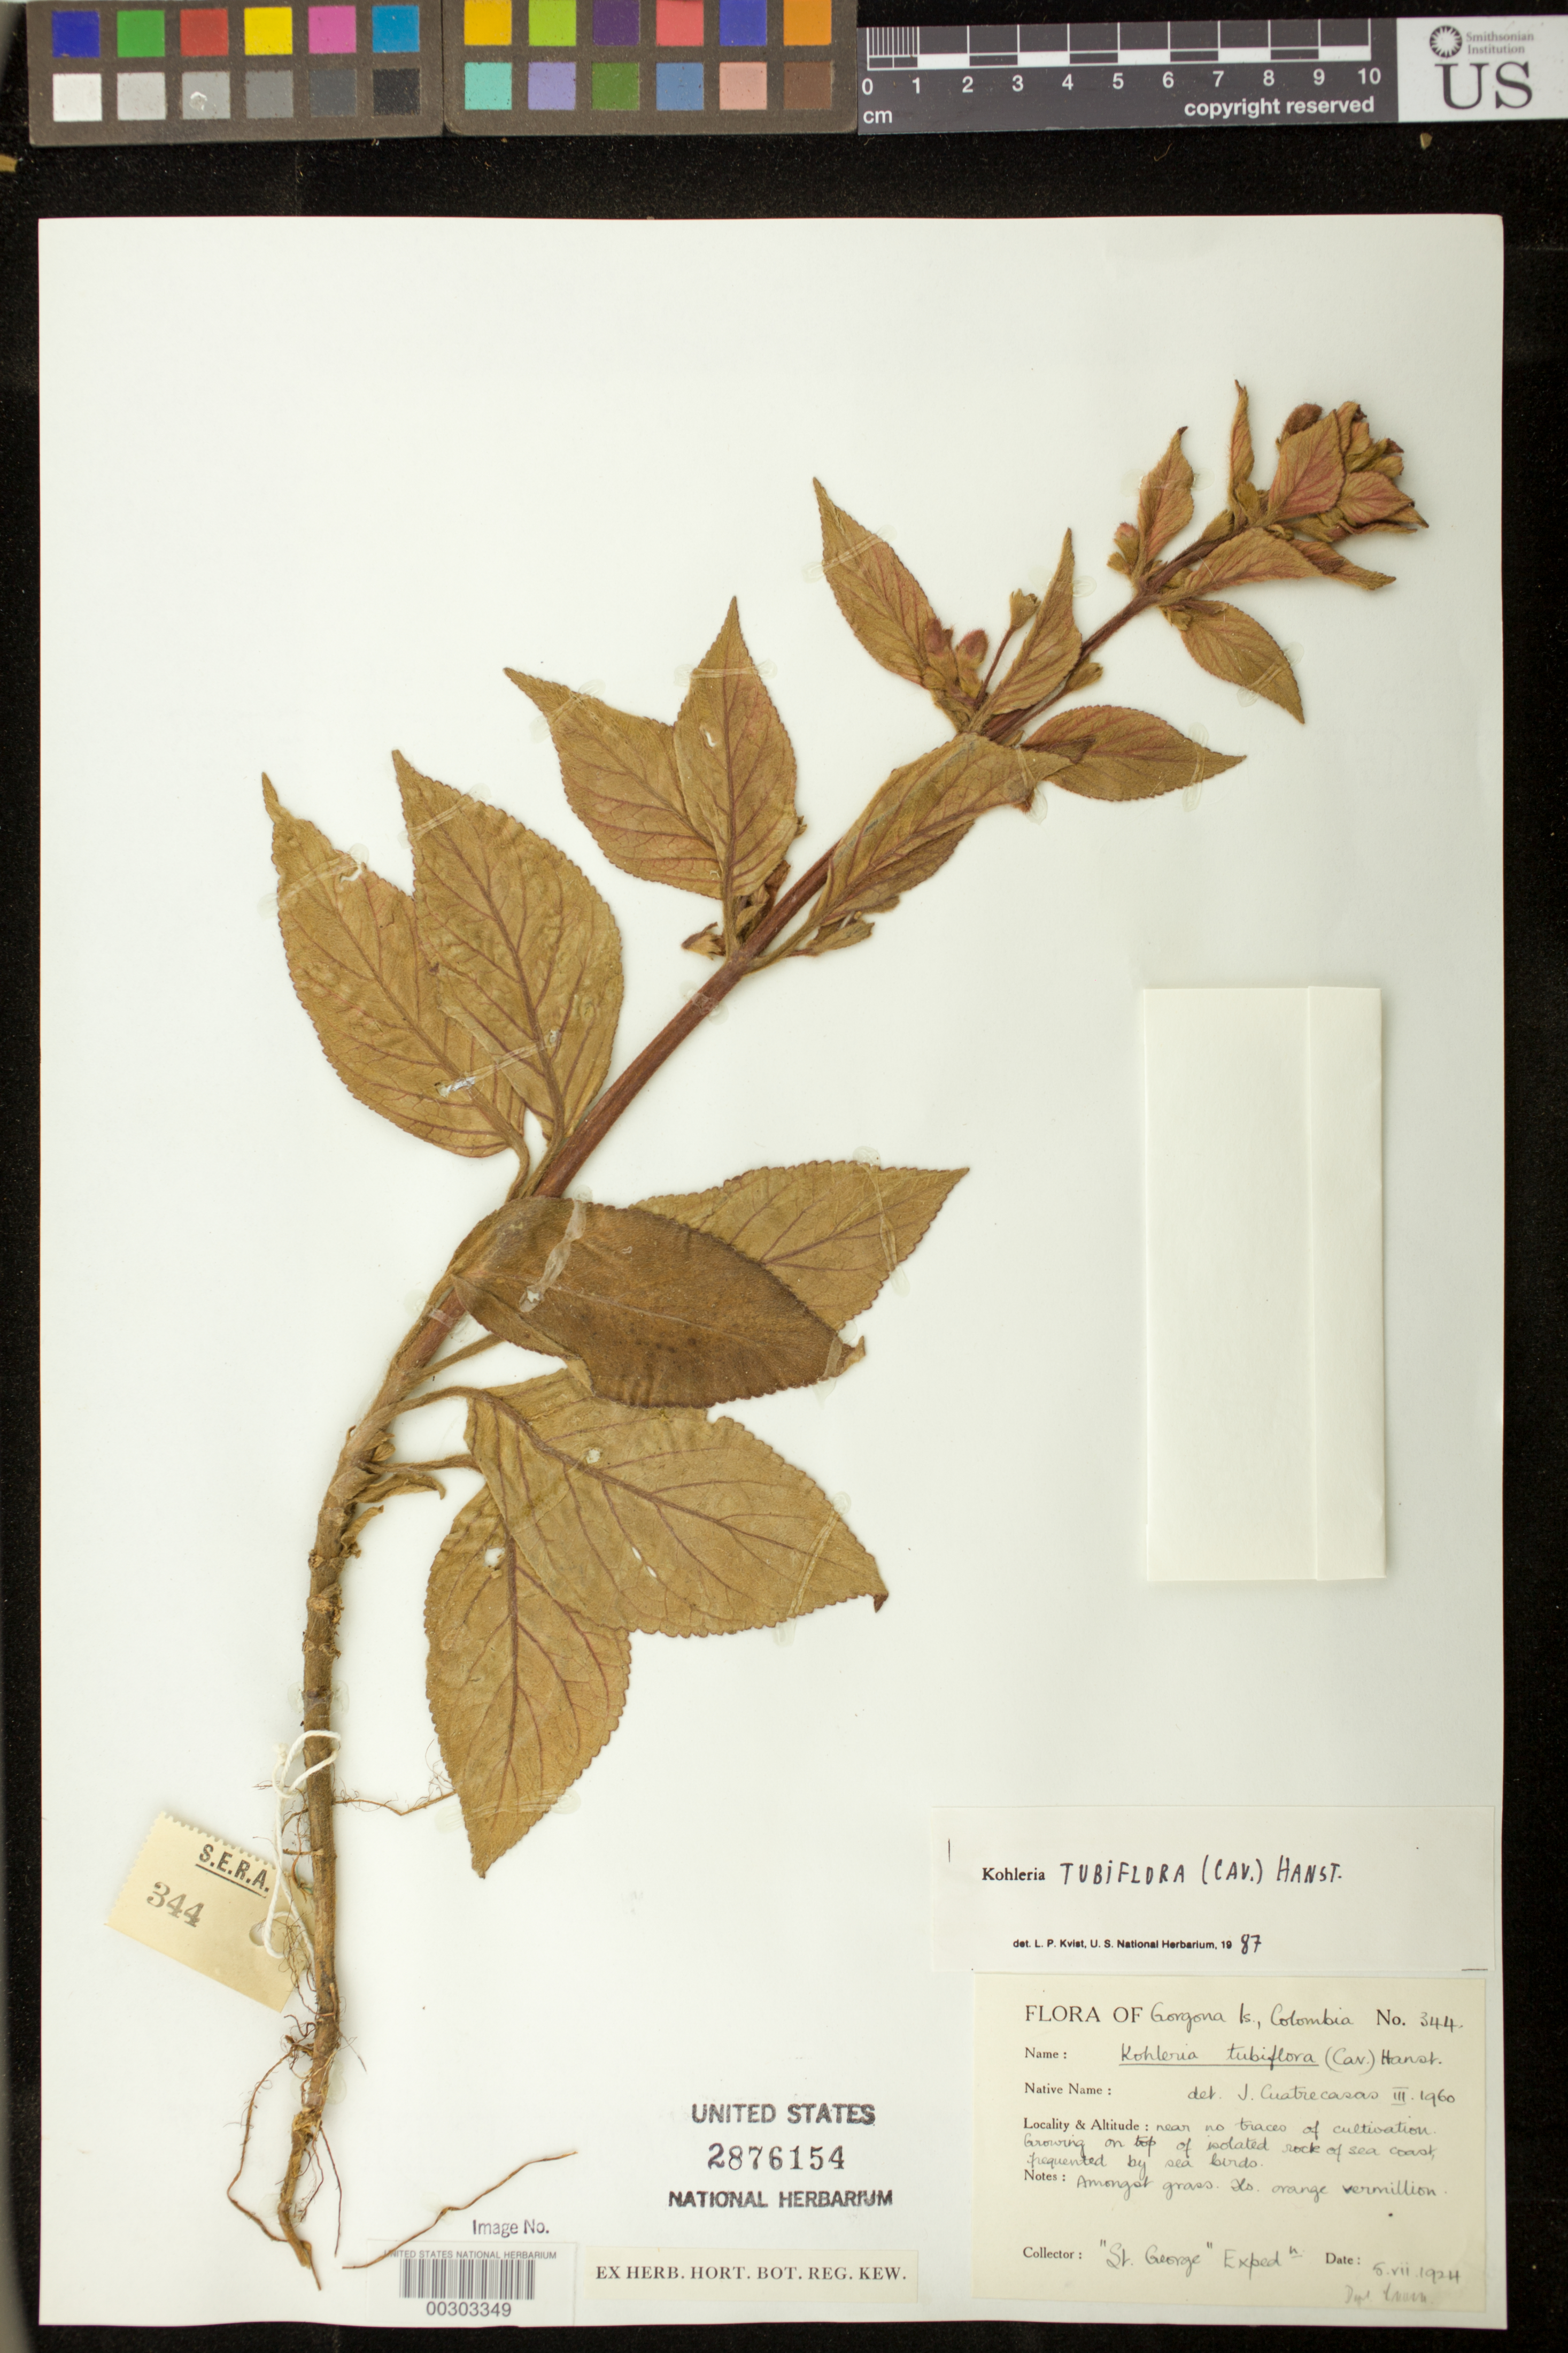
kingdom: Plantae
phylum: Tracheophyta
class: Magnoliopsida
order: Lamiales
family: Gesneriaceae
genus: Kohleria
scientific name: Kohleria tubiflora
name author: (Cav.) Hanst.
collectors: St. George Exped.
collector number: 344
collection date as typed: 05 Jul 1924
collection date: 1924-07-05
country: Colombia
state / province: Cauca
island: Gorgona Island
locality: Gorgona Is, near no traces of cultivation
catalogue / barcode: US 2876154